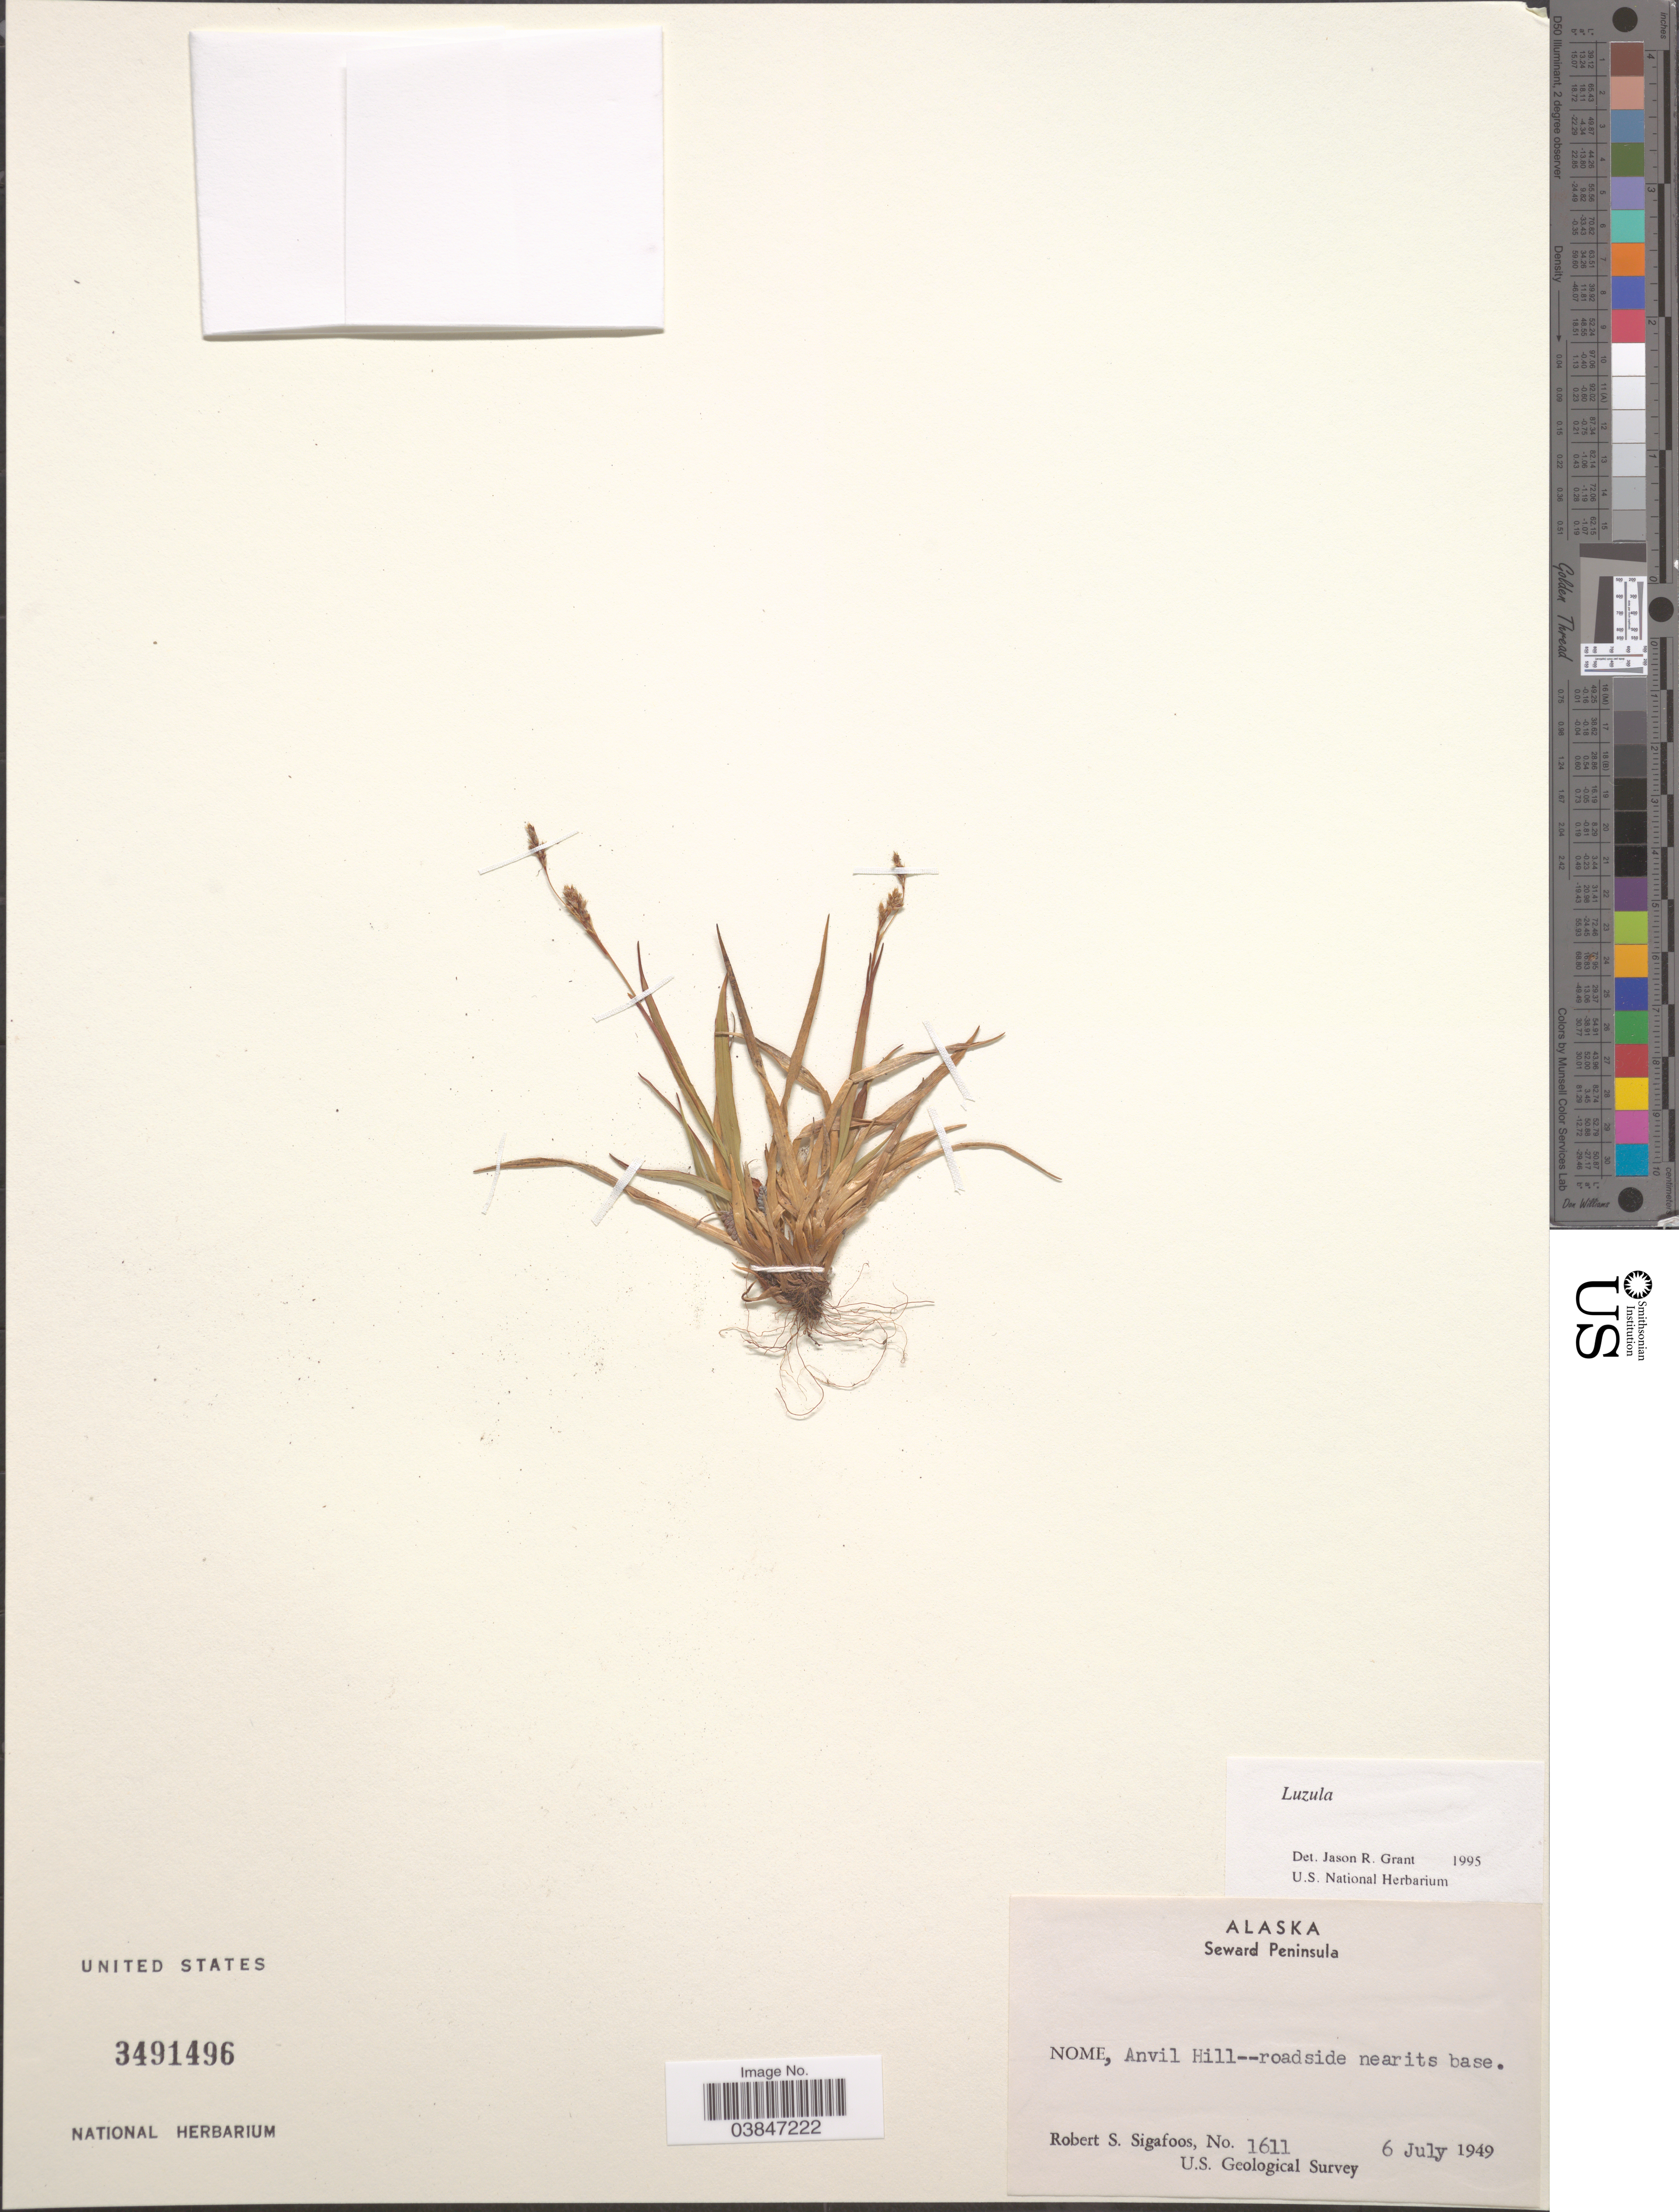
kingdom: Plantae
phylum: Tracheophyta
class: Liliopsida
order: Poales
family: Juncaceae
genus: Luzula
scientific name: Luzula sp.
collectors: R. Sigafoos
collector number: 1611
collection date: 1949-07-06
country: United States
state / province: Alaska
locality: Seward Peninsula. Nome, Anvil Hill.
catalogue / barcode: US 3491496